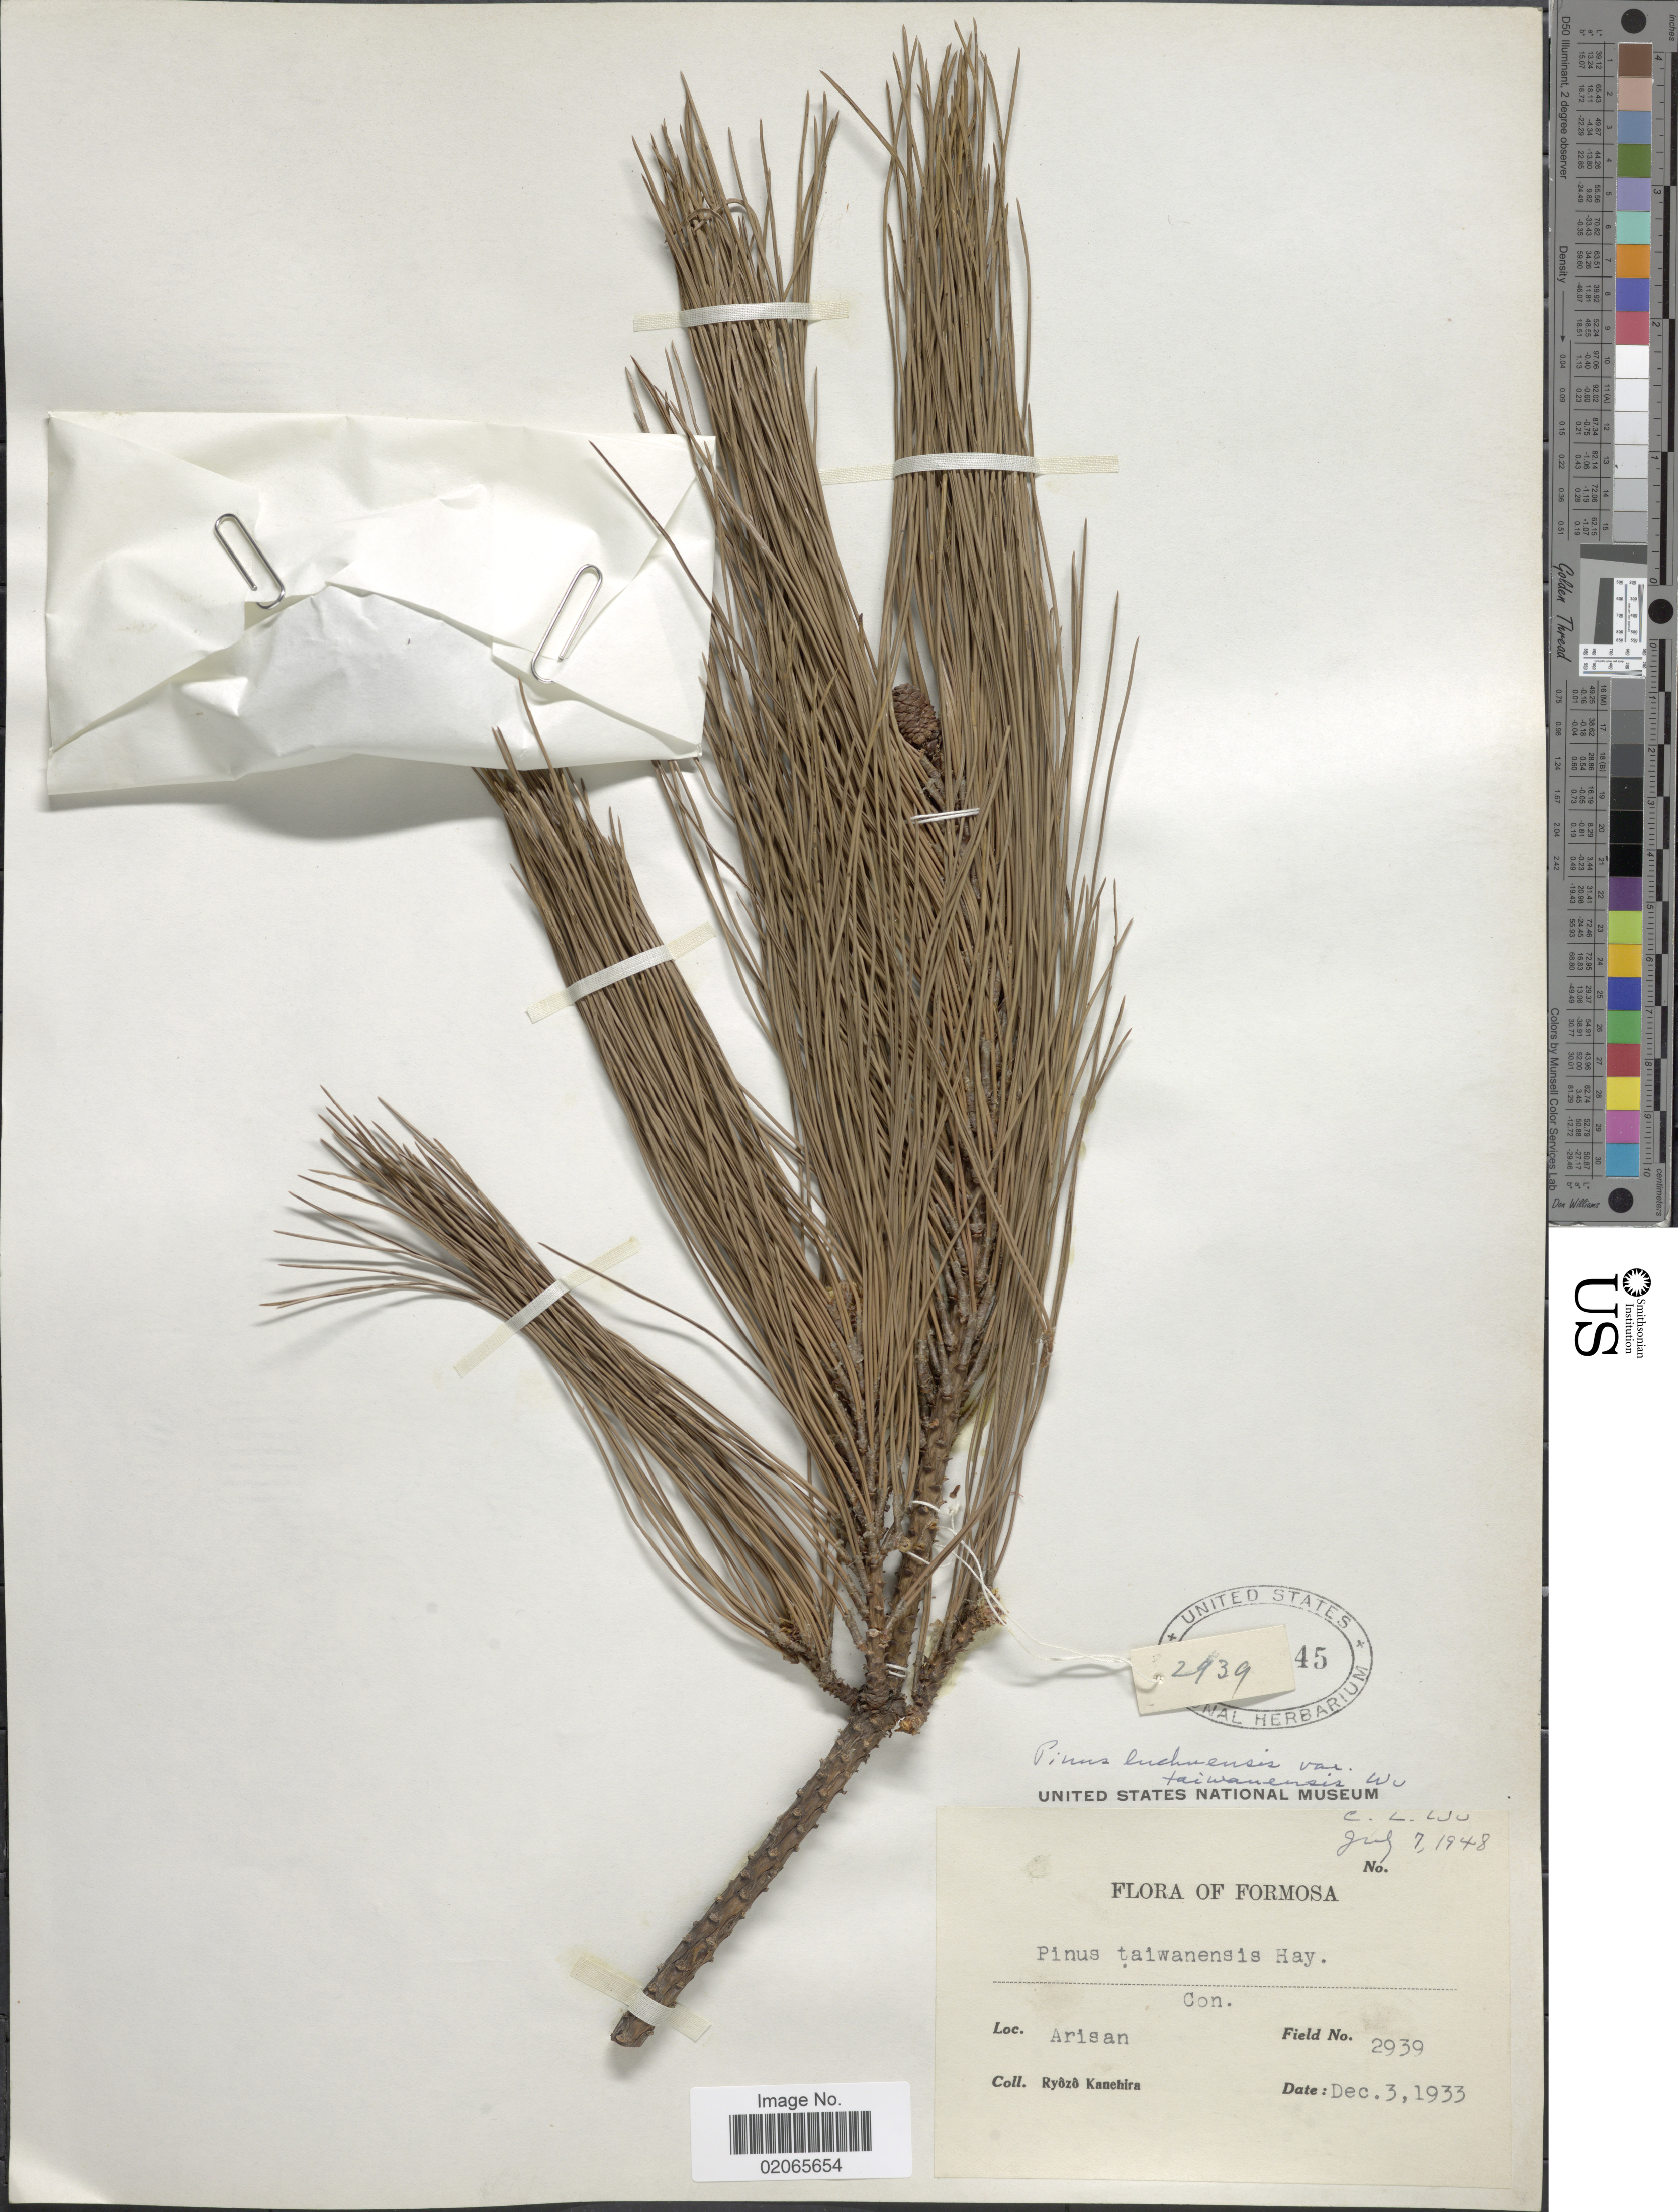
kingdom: Plantae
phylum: Tracheophyta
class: Pinopsida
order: Pinales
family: Pinaceae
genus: Pinus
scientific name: Pinus luchuensis subsp. taiwanensis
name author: (Hayata) D.Z. Li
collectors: R. Kanehira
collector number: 2939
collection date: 1933-12-03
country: Taiwan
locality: Formosa, Arisan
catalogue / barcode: US 293945